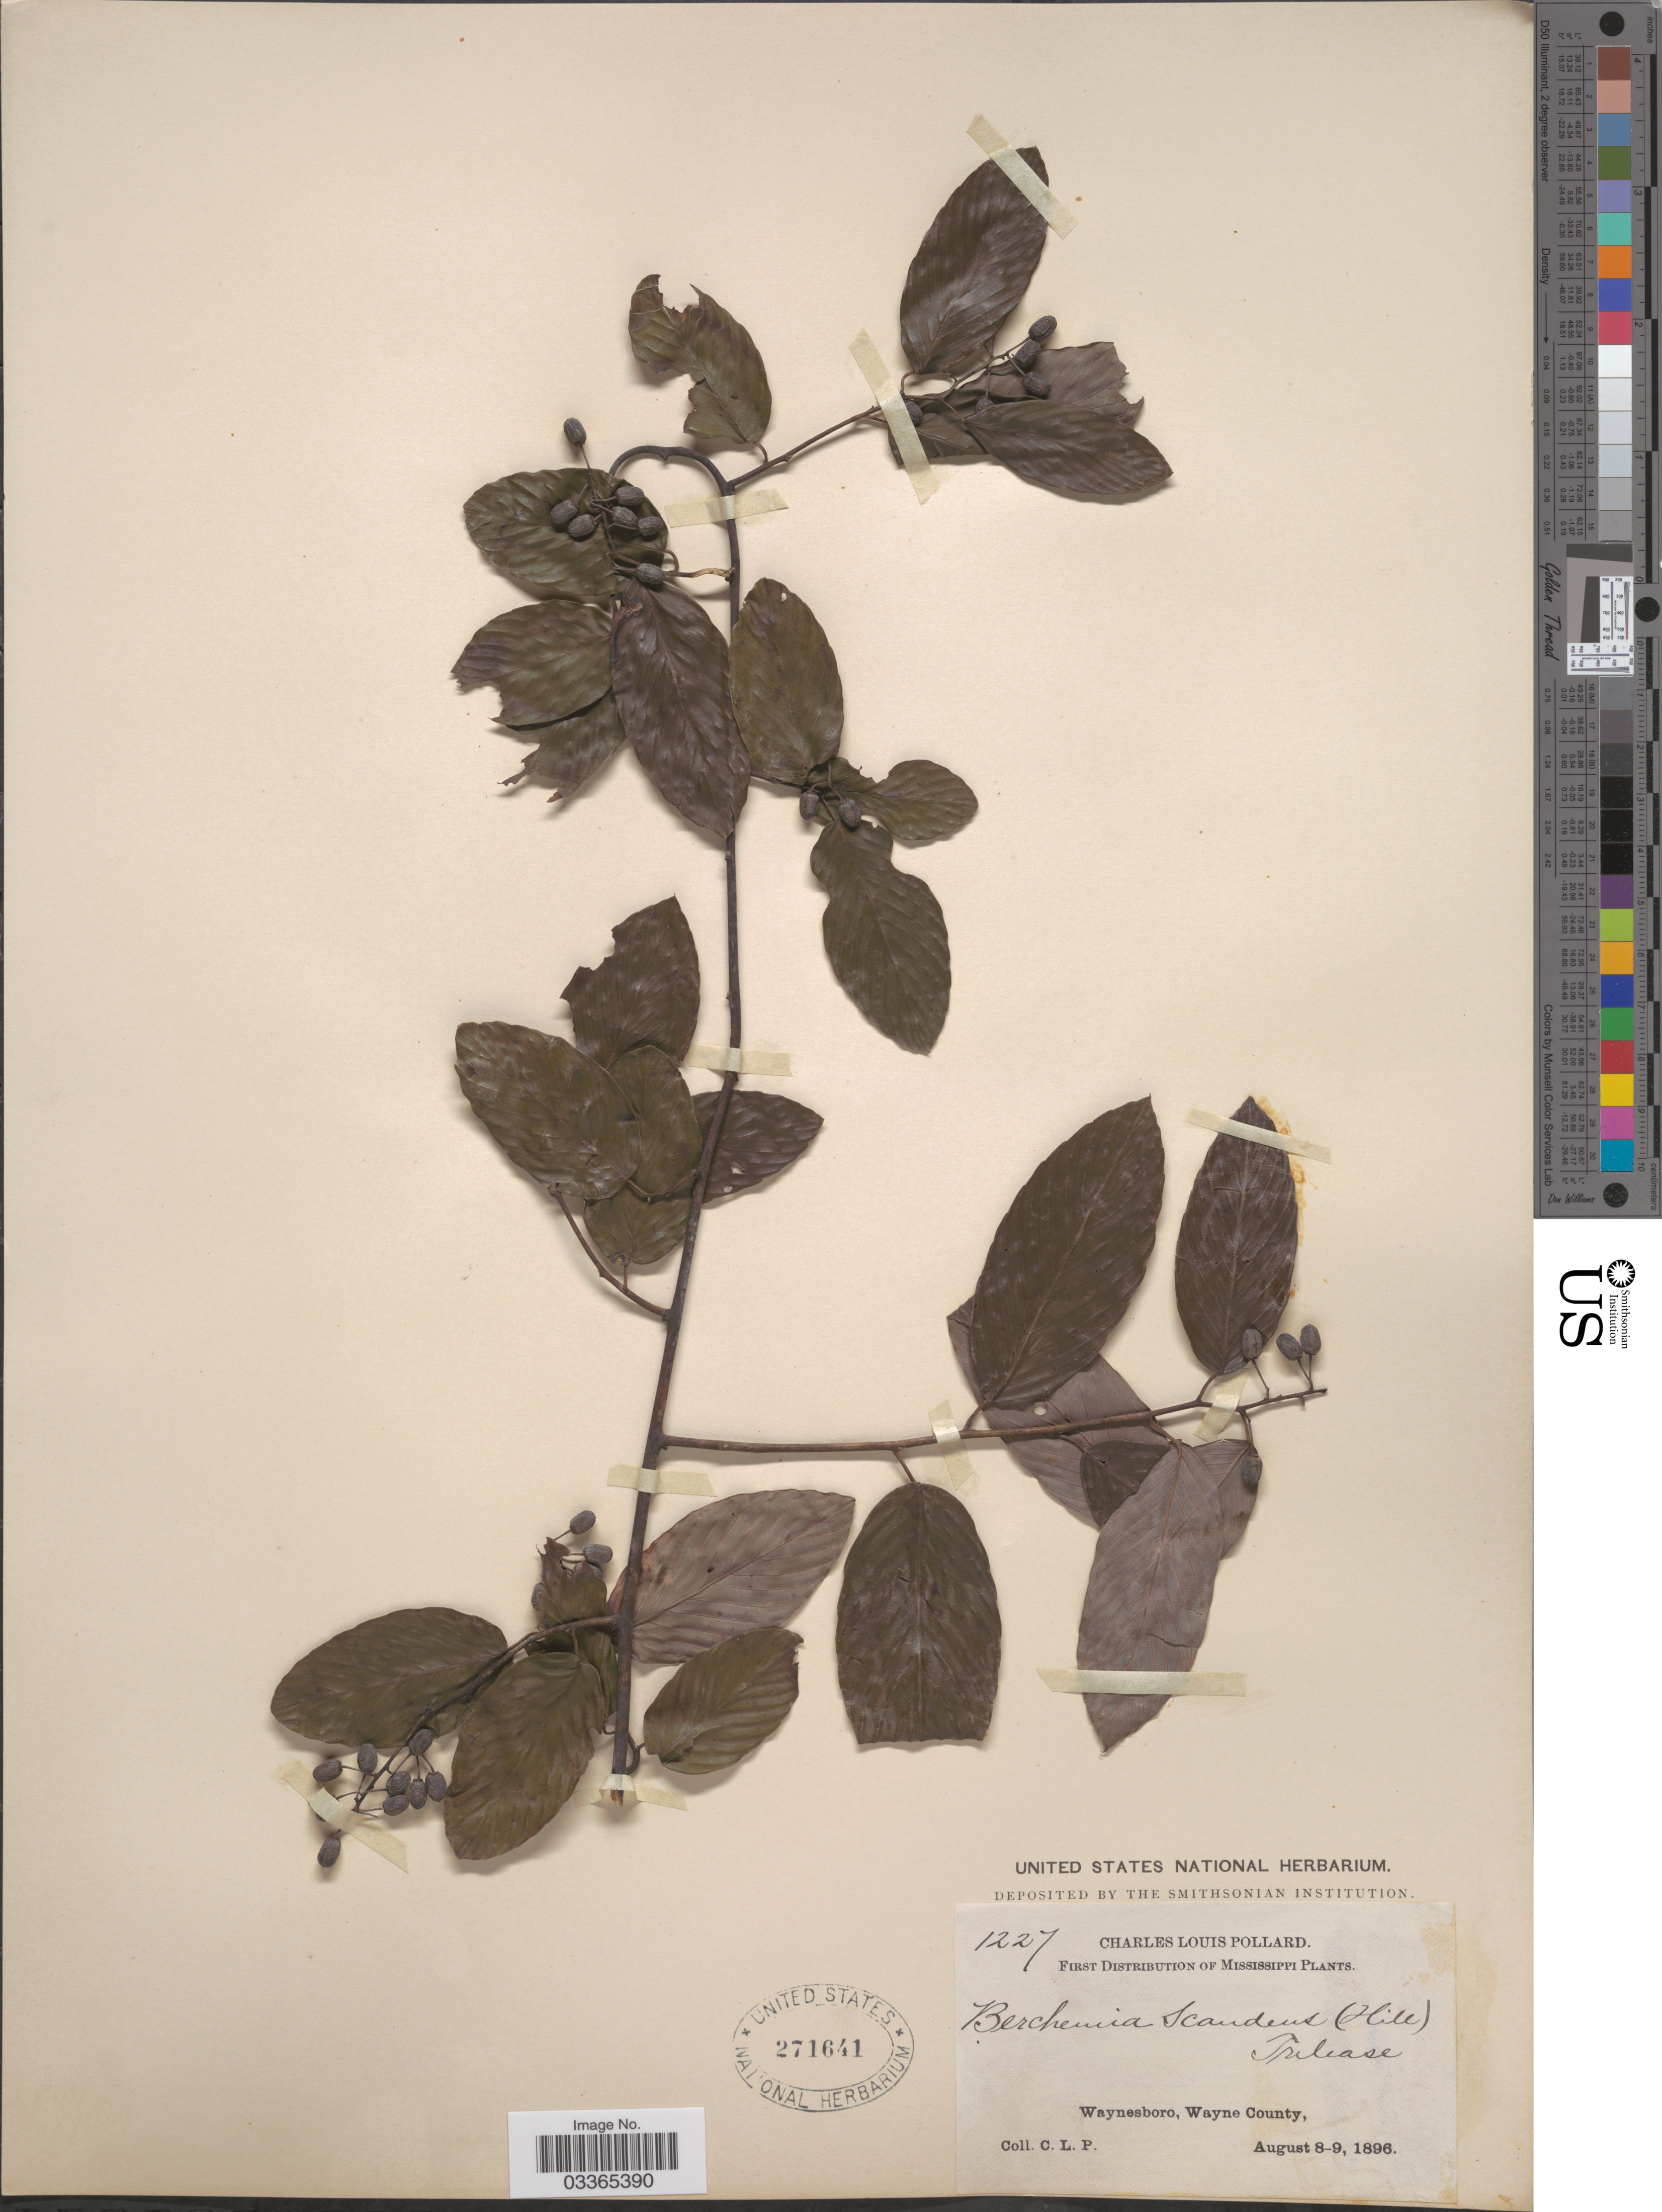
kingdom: Plantae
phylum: Tracheophyta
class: Magnoliopsida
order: Rosales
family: Rhamnaceae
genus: Berchemia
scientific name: Berchemia scandens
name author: (Hill) K. Koch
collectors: C. L. Pollard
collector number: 1227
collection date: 1896-08-08/1896-08-09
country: United States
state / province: Mississippi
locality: Waynesboro, Wayne County.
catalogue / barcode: US 271641